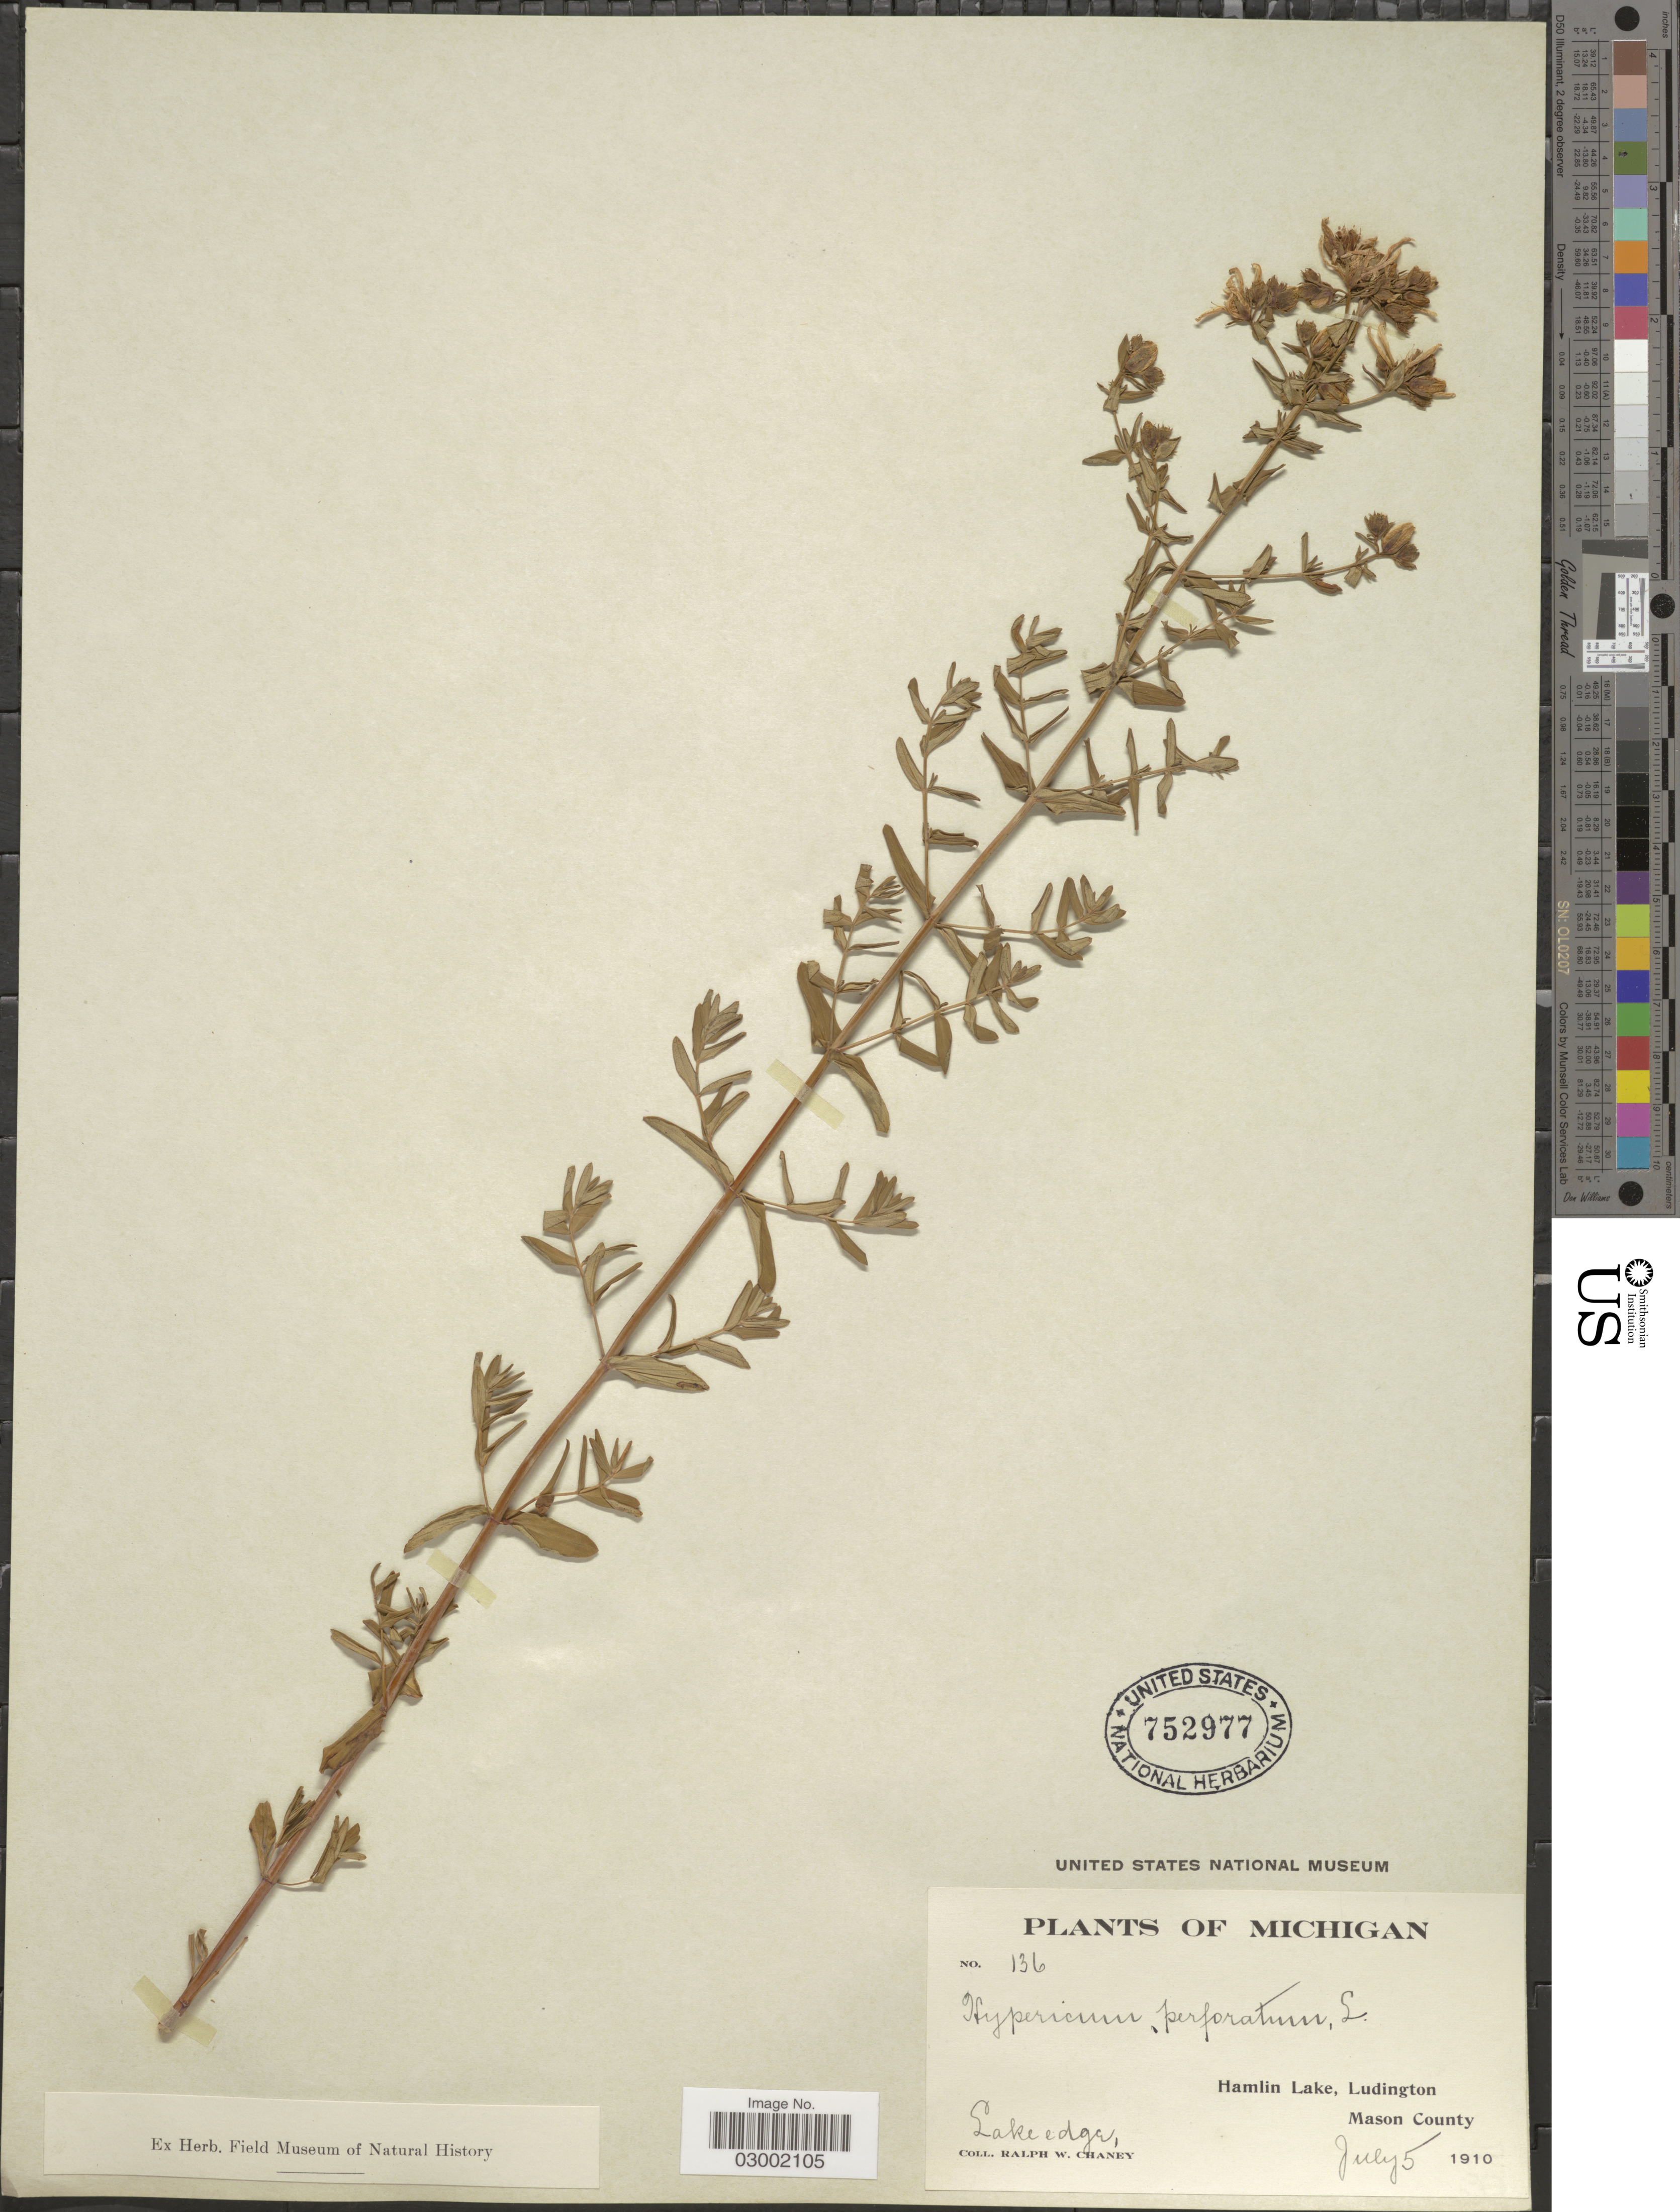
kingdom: Plantae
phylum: Tracheophyta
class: Magnoliopsida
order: Malpighiales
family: Hypericaceae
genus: Hypericum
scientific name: Hypericum perforatum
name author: L.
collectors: R. Chaney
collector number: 136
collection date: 1910-07-05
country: United States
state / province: Michigan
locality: Hamlin Lake, Ludington. Mason County. Lake edge.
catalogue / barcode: US 752977